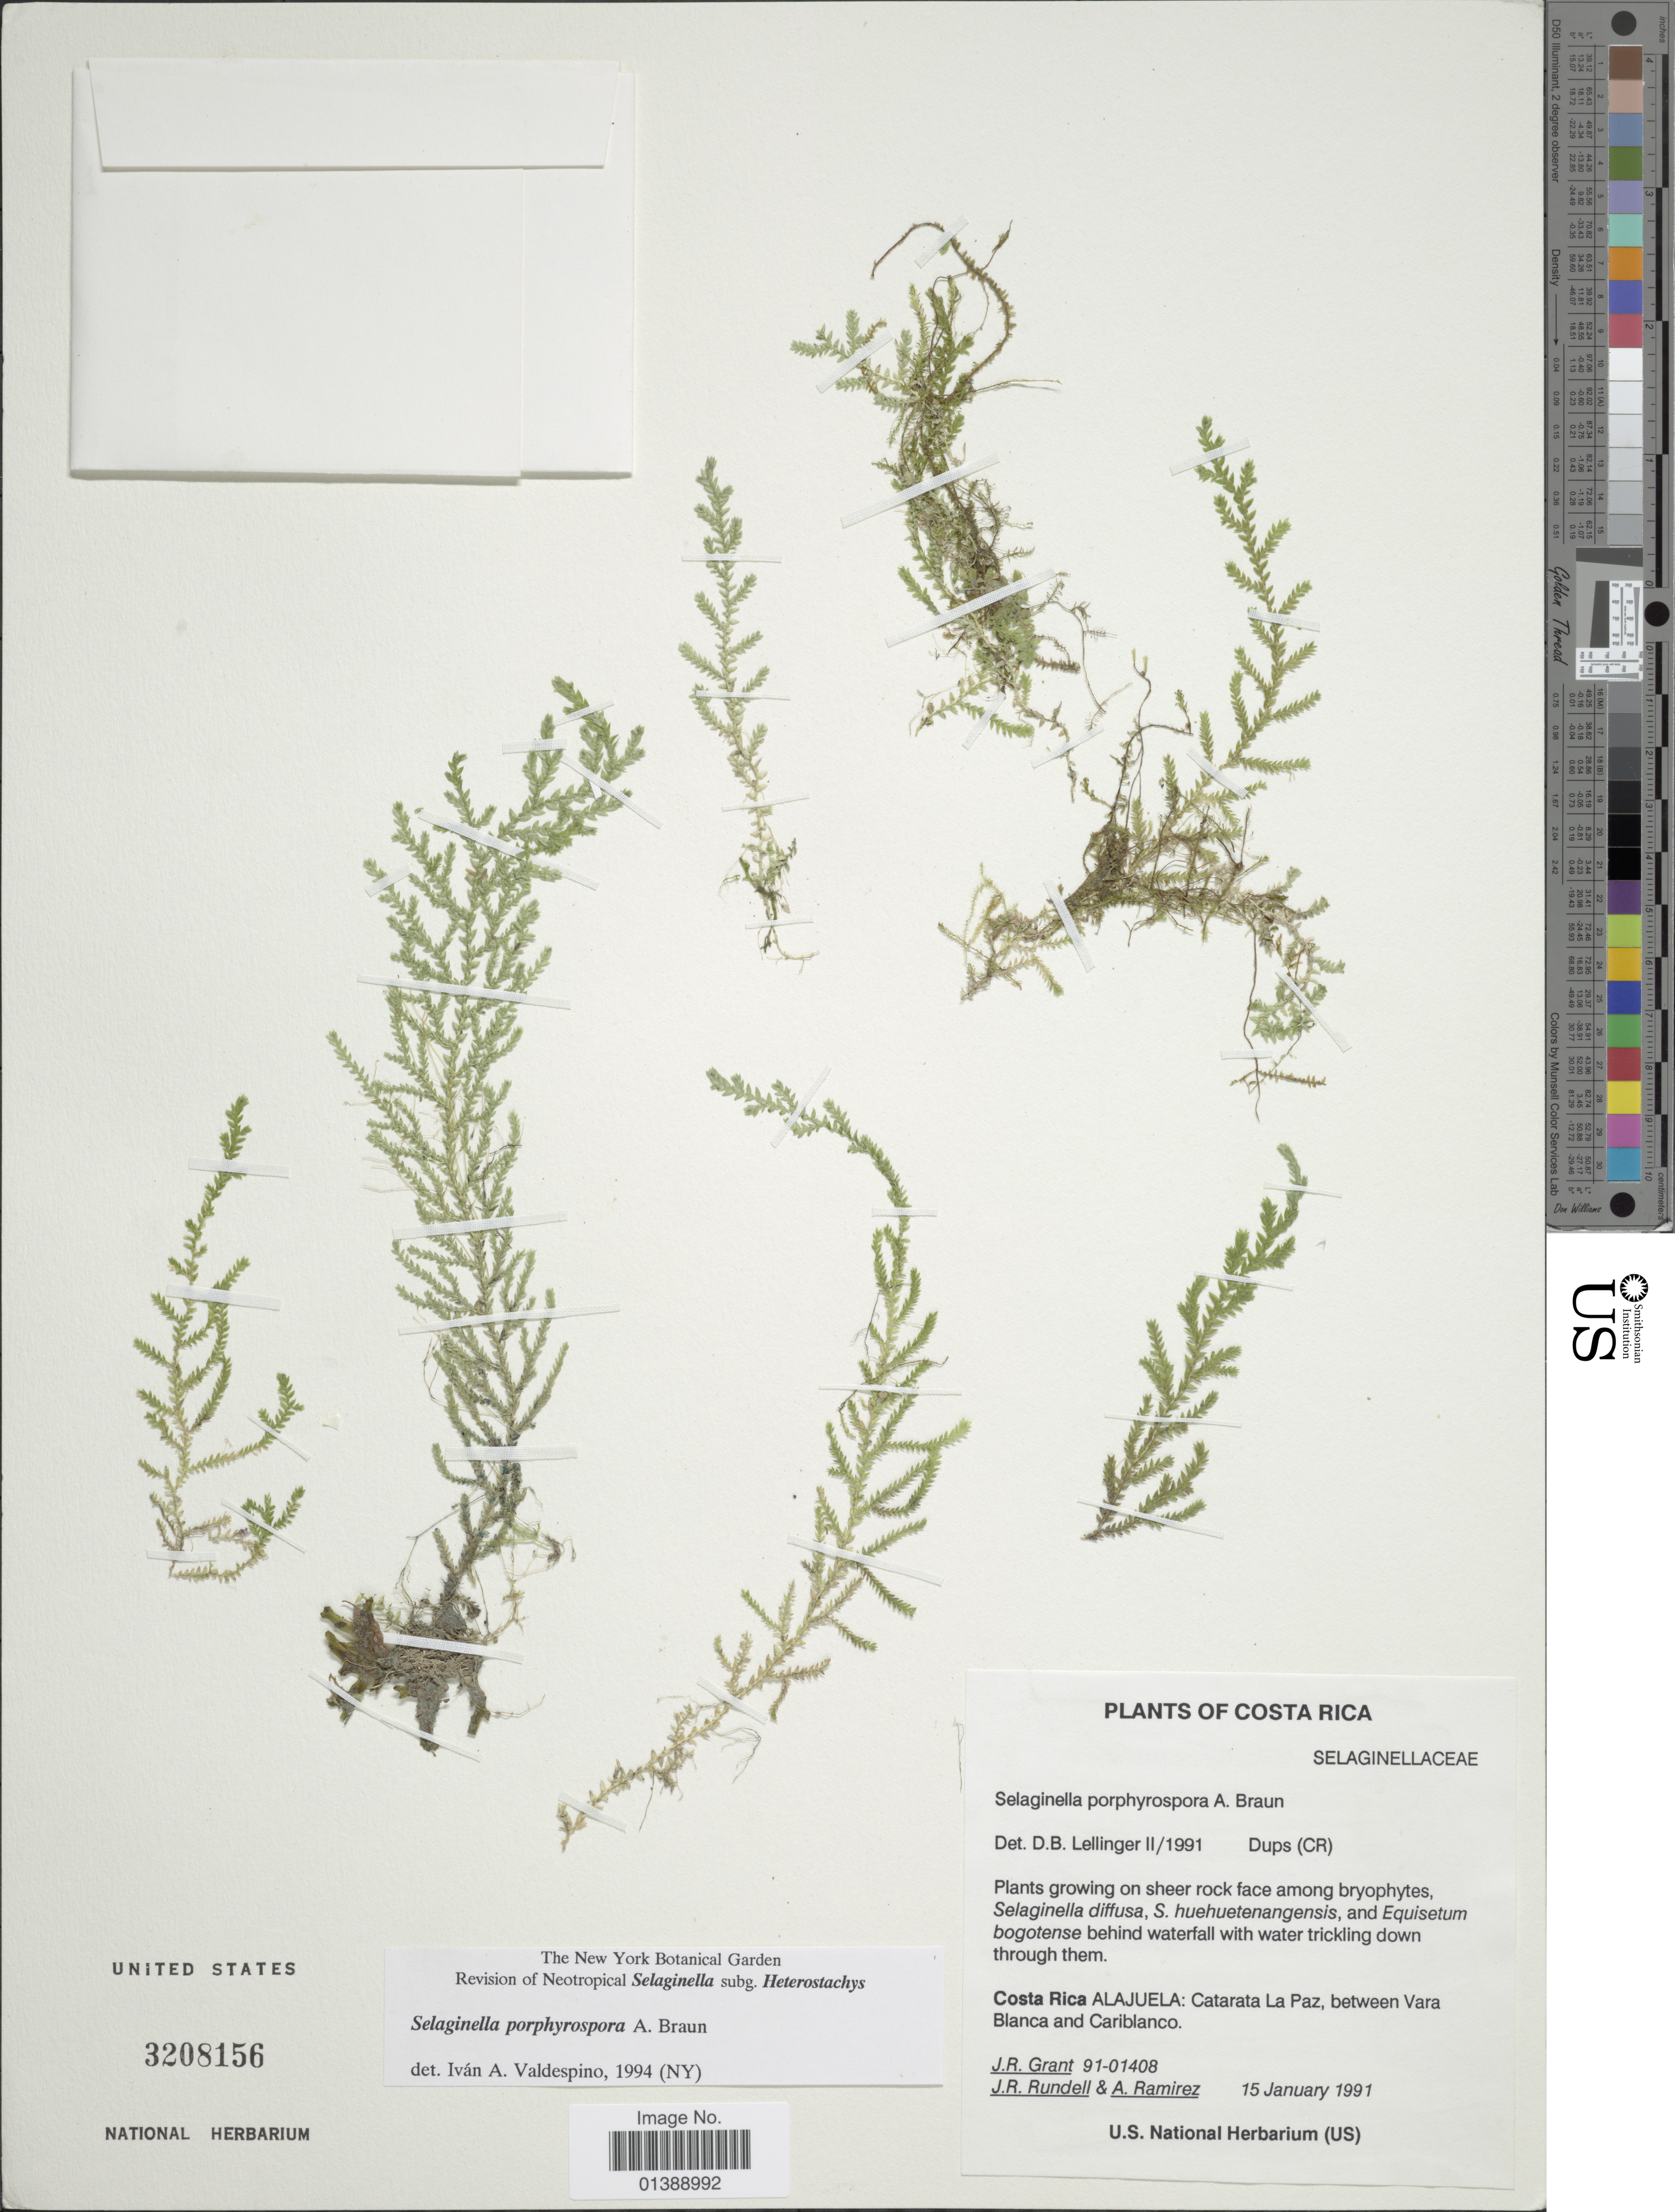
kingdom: Plantae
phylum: Tracheophyta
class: Lycopodiopsida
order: Selaginellales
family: Selaginellaceae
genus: Selaginella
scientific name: Selaginella porphyrospora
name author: A. Braun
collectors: J. Grant, J. R. Rundell & A. Ramirez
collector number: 91-01408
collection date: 1991-01-15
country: Costa Rica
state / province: Alajuela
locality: Catarata La Paz, between Vara Blanca and Cariblanco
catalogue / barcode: US 3208156